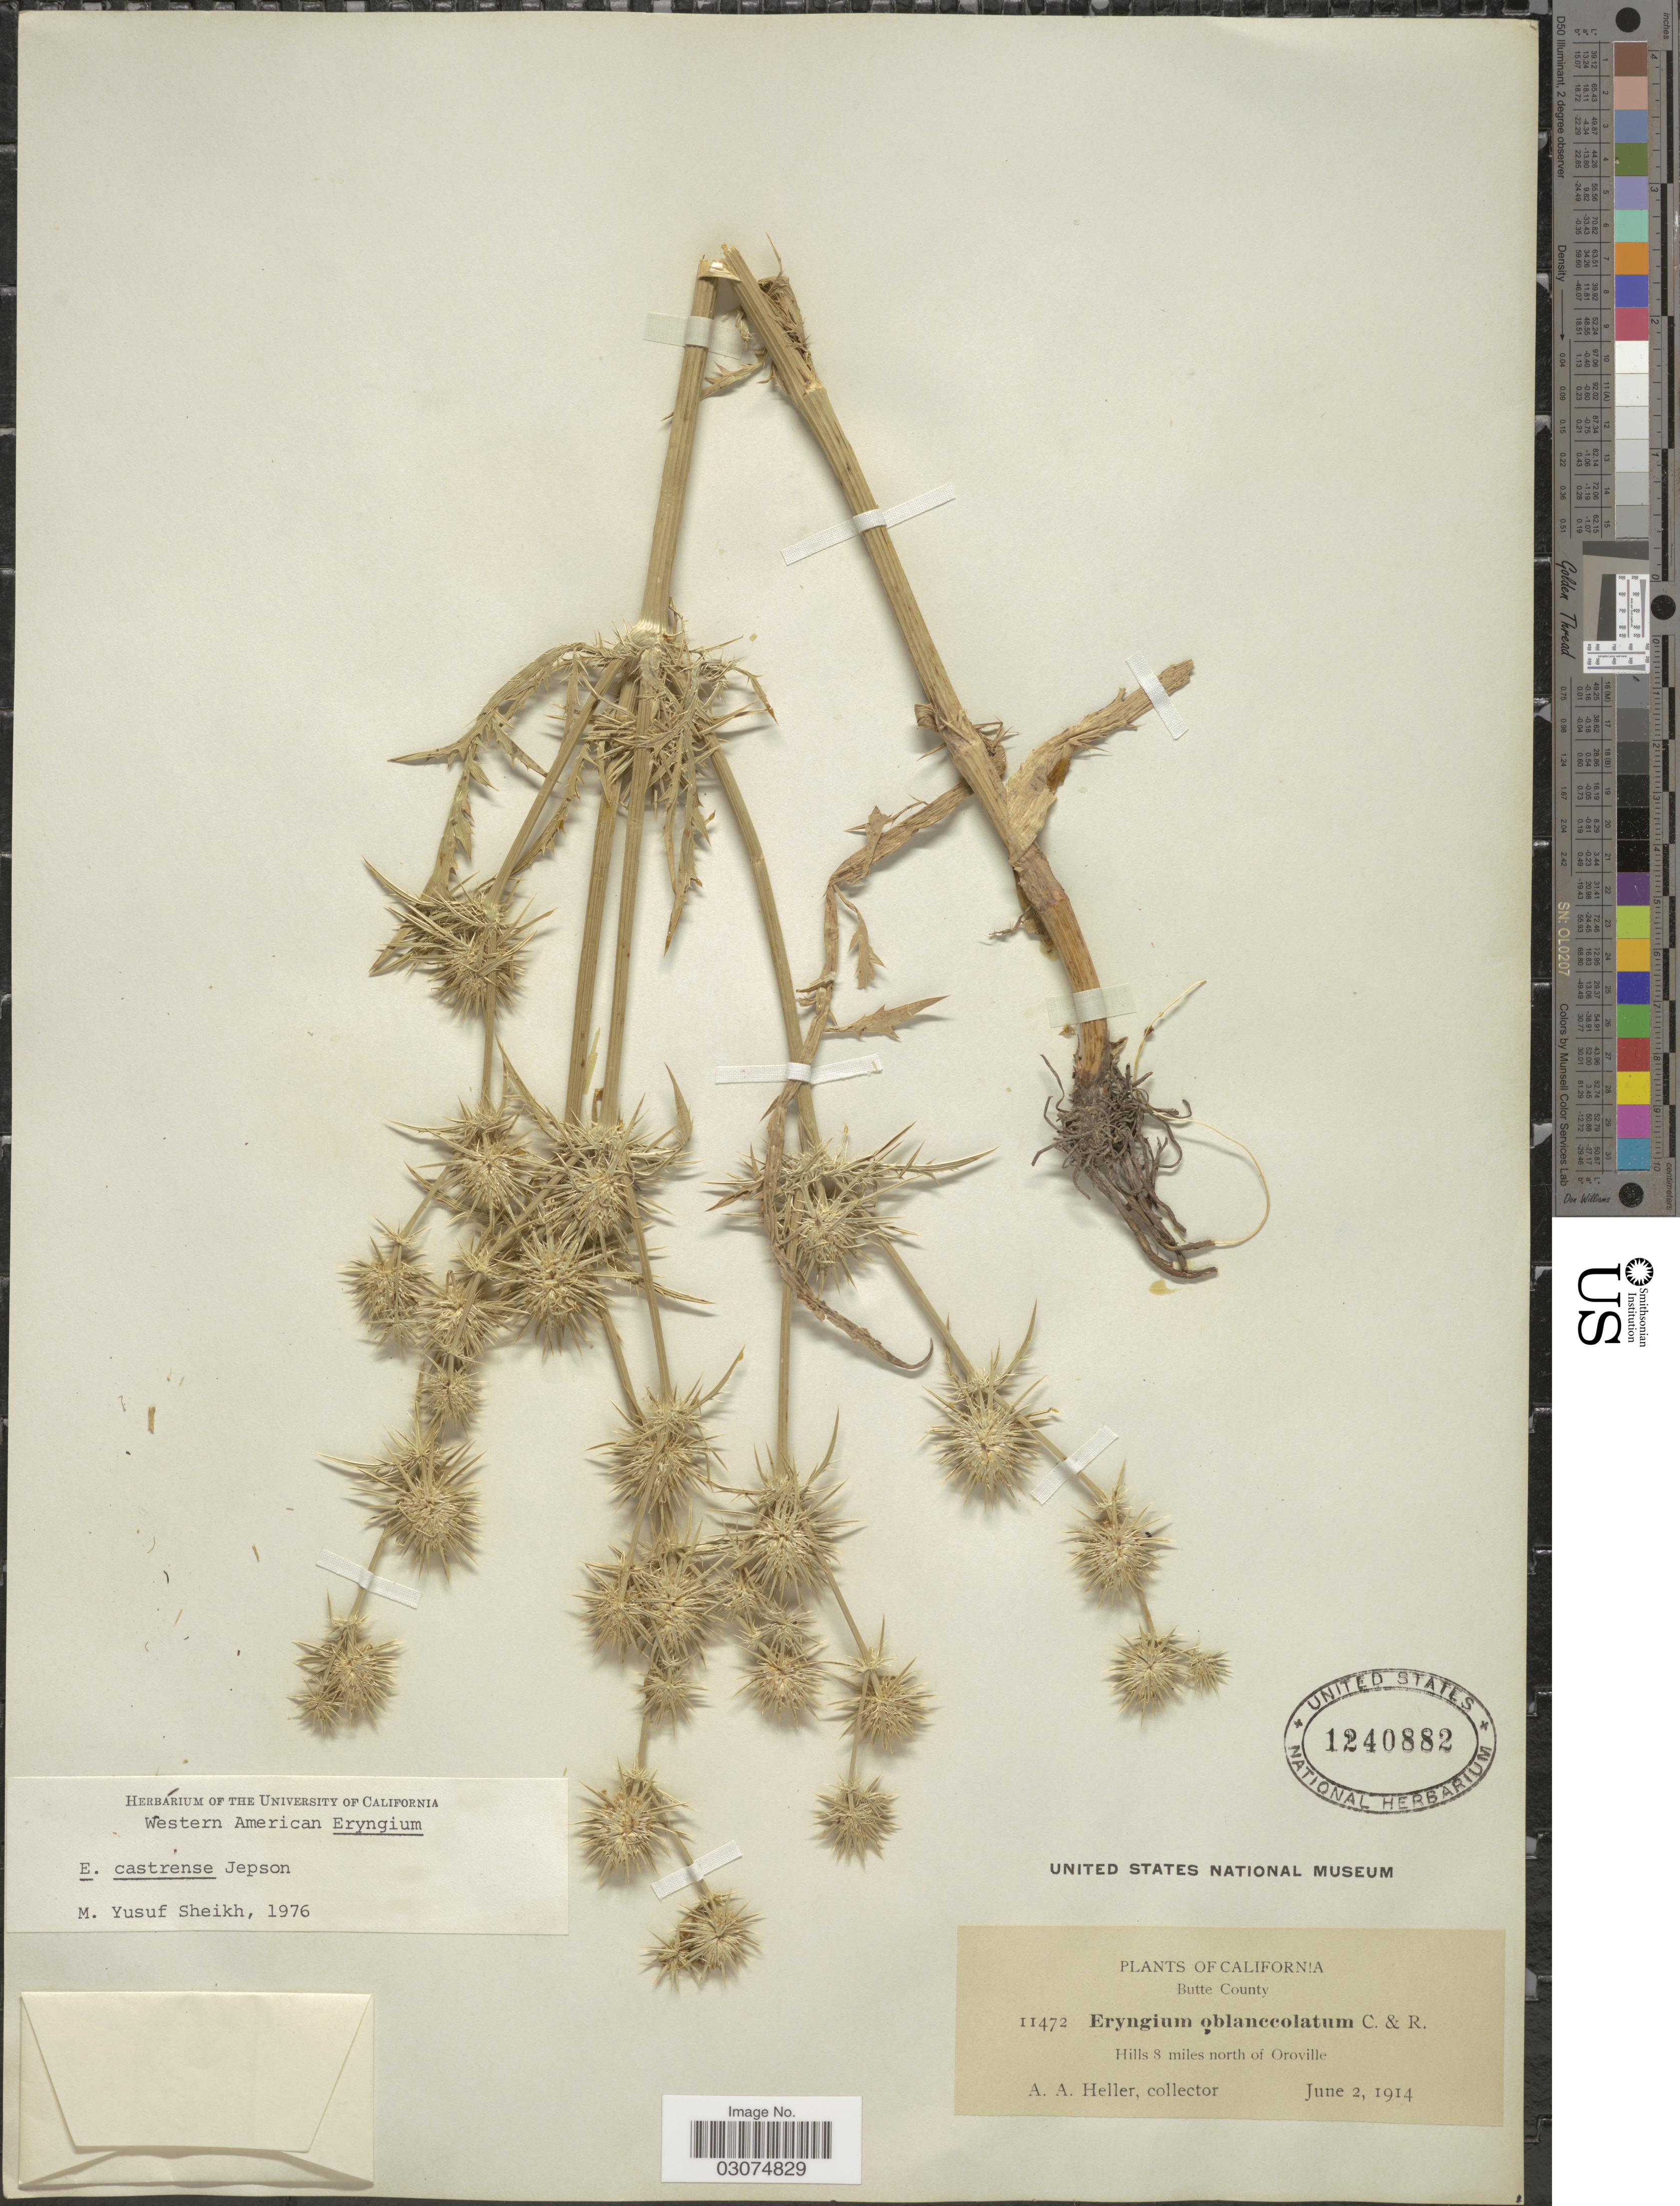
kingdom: Plantae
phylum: Tracheophyta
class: Magnoliopsida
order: Apiales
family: Apiaceae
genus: Eryngium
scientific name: Eryngium castrense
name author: Jeps.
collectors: A. A. Heller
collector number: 11472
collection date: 1914-06-02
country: United States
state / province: California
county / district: Butte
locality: Butte County. Hills 8 miles north of Oroville.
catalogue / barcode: US 1240882